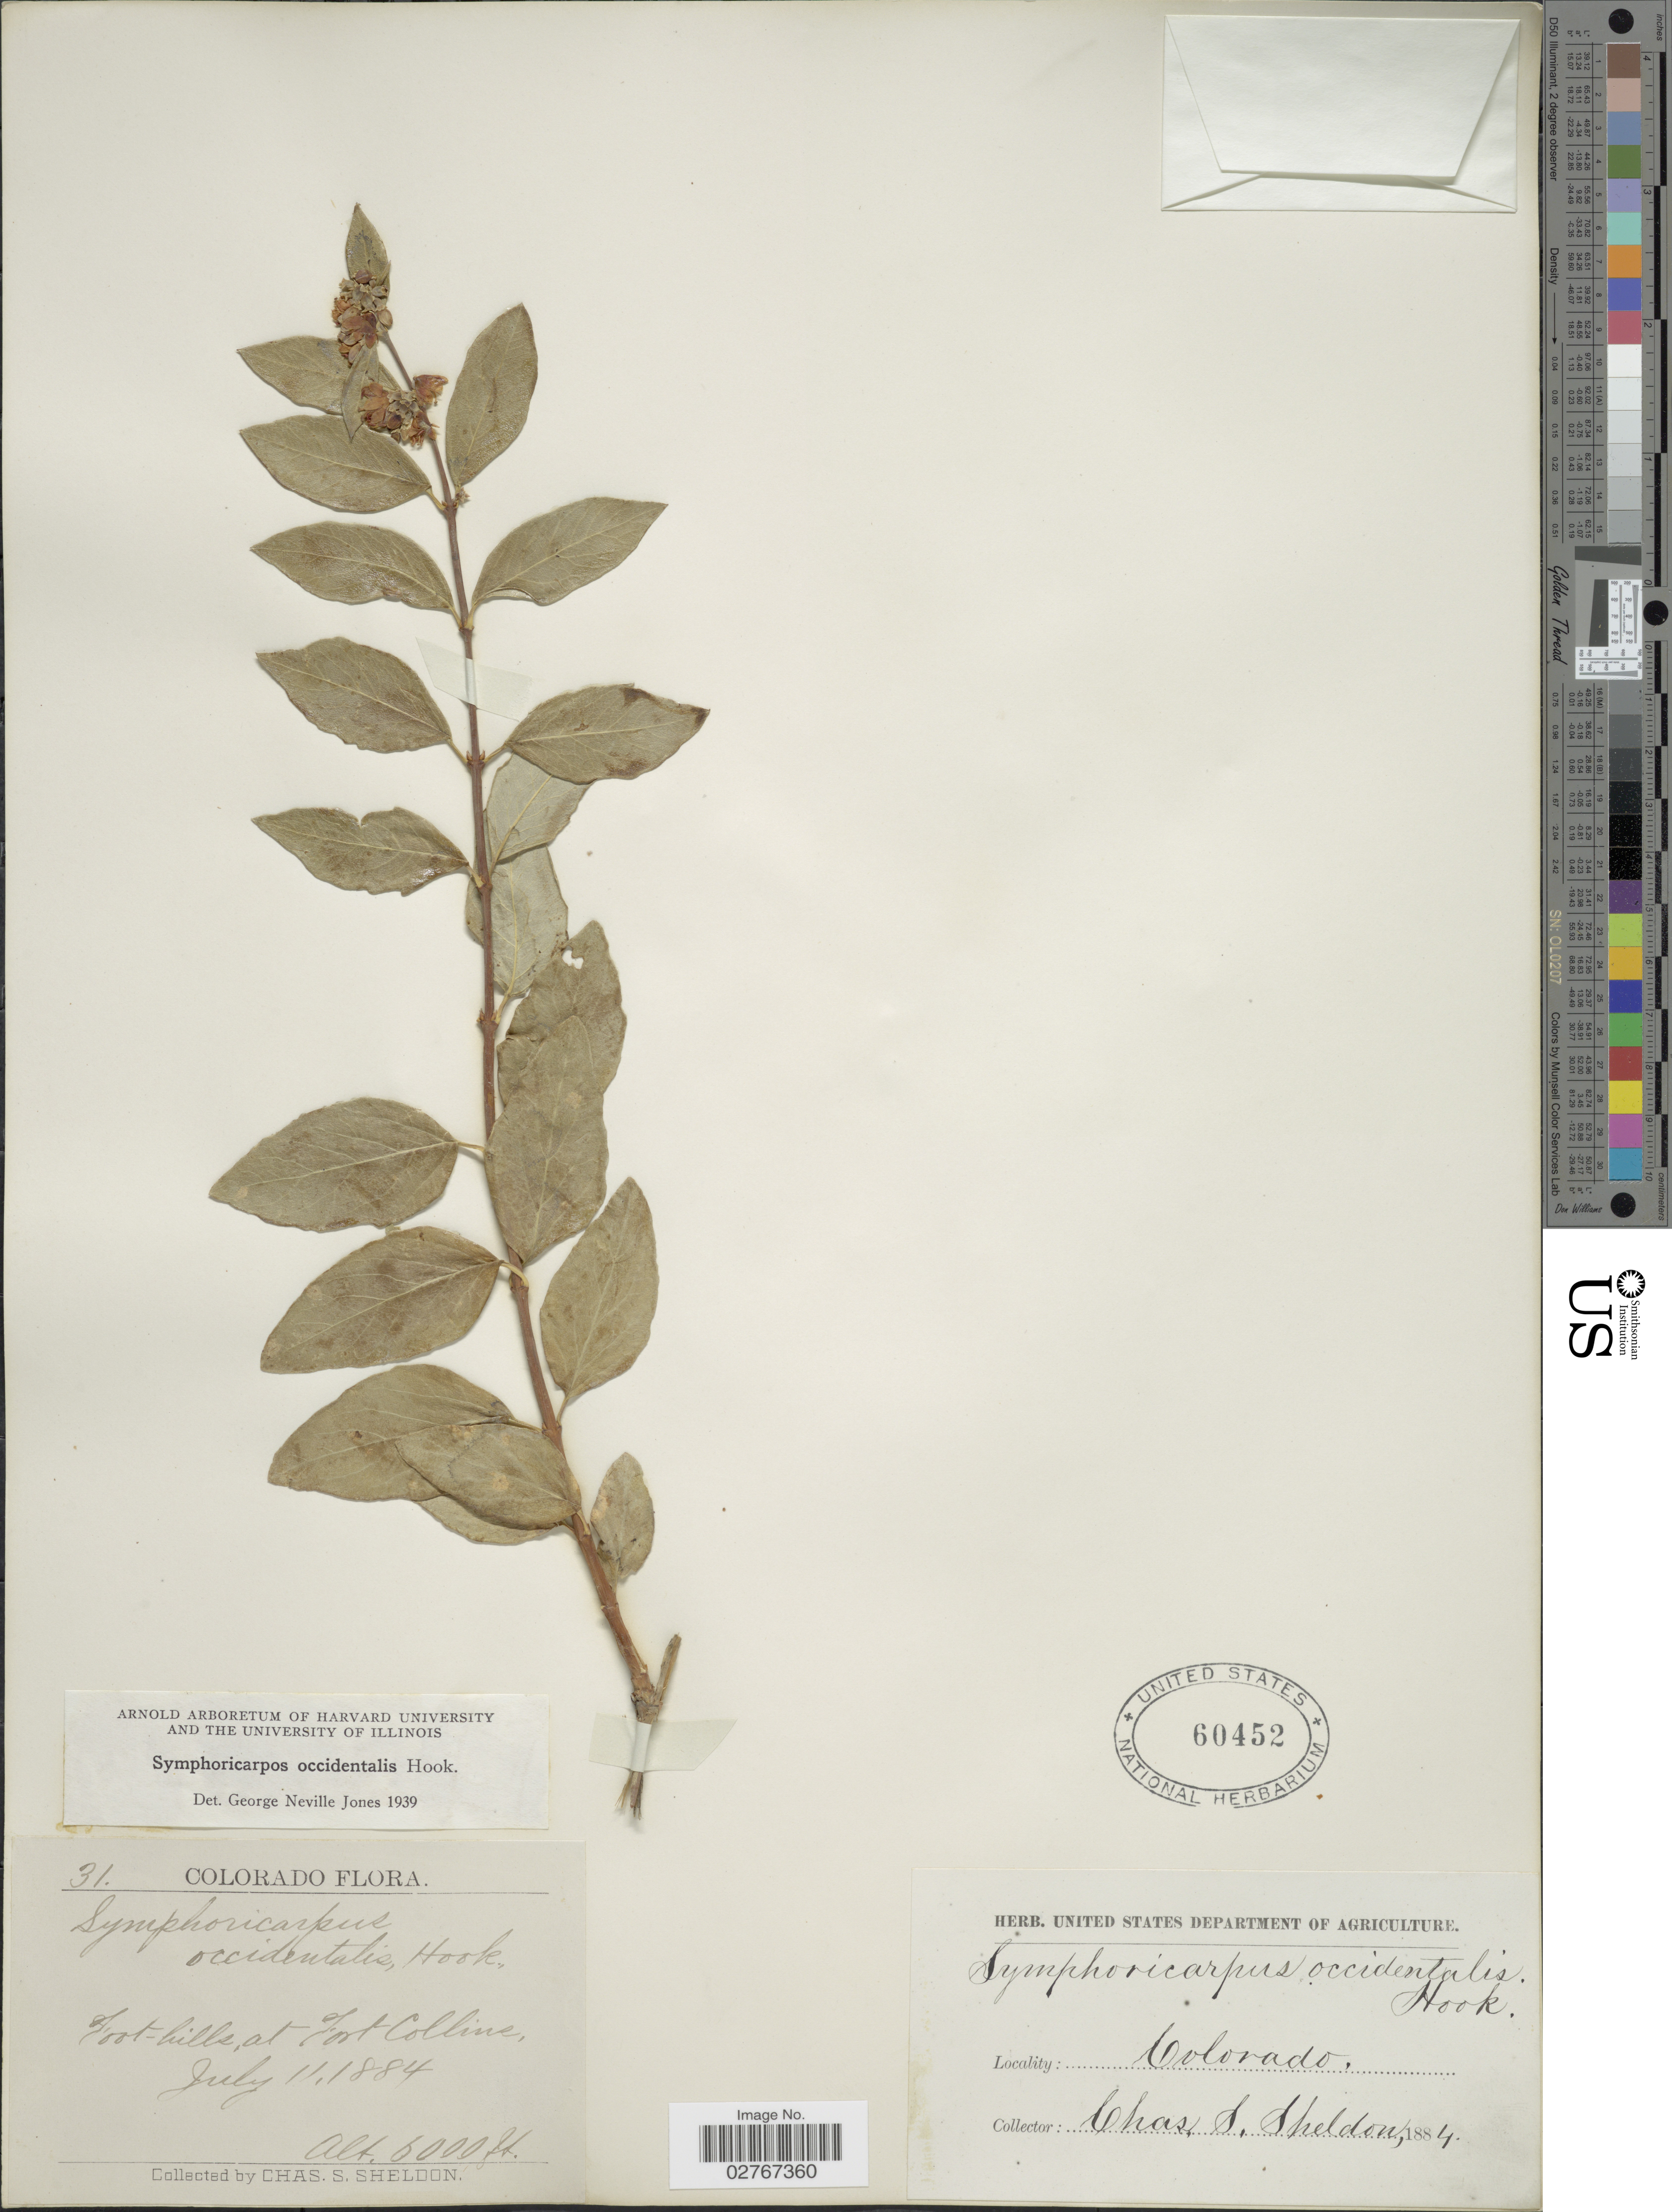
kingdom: Plantae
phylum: Tracheophyta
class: Magnoliopsida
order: Dipsacales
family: Caprifoliaceae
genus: Symphoricarpos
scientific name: Symphoricarpos occidentalis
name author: (R. Br.) Hook.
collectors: C. S. Sheldon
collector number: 31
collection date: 1884-07-11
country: United States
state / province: Colorado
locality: Foot-hills at Fort Collins.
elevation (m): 1829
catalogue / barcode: US 60452